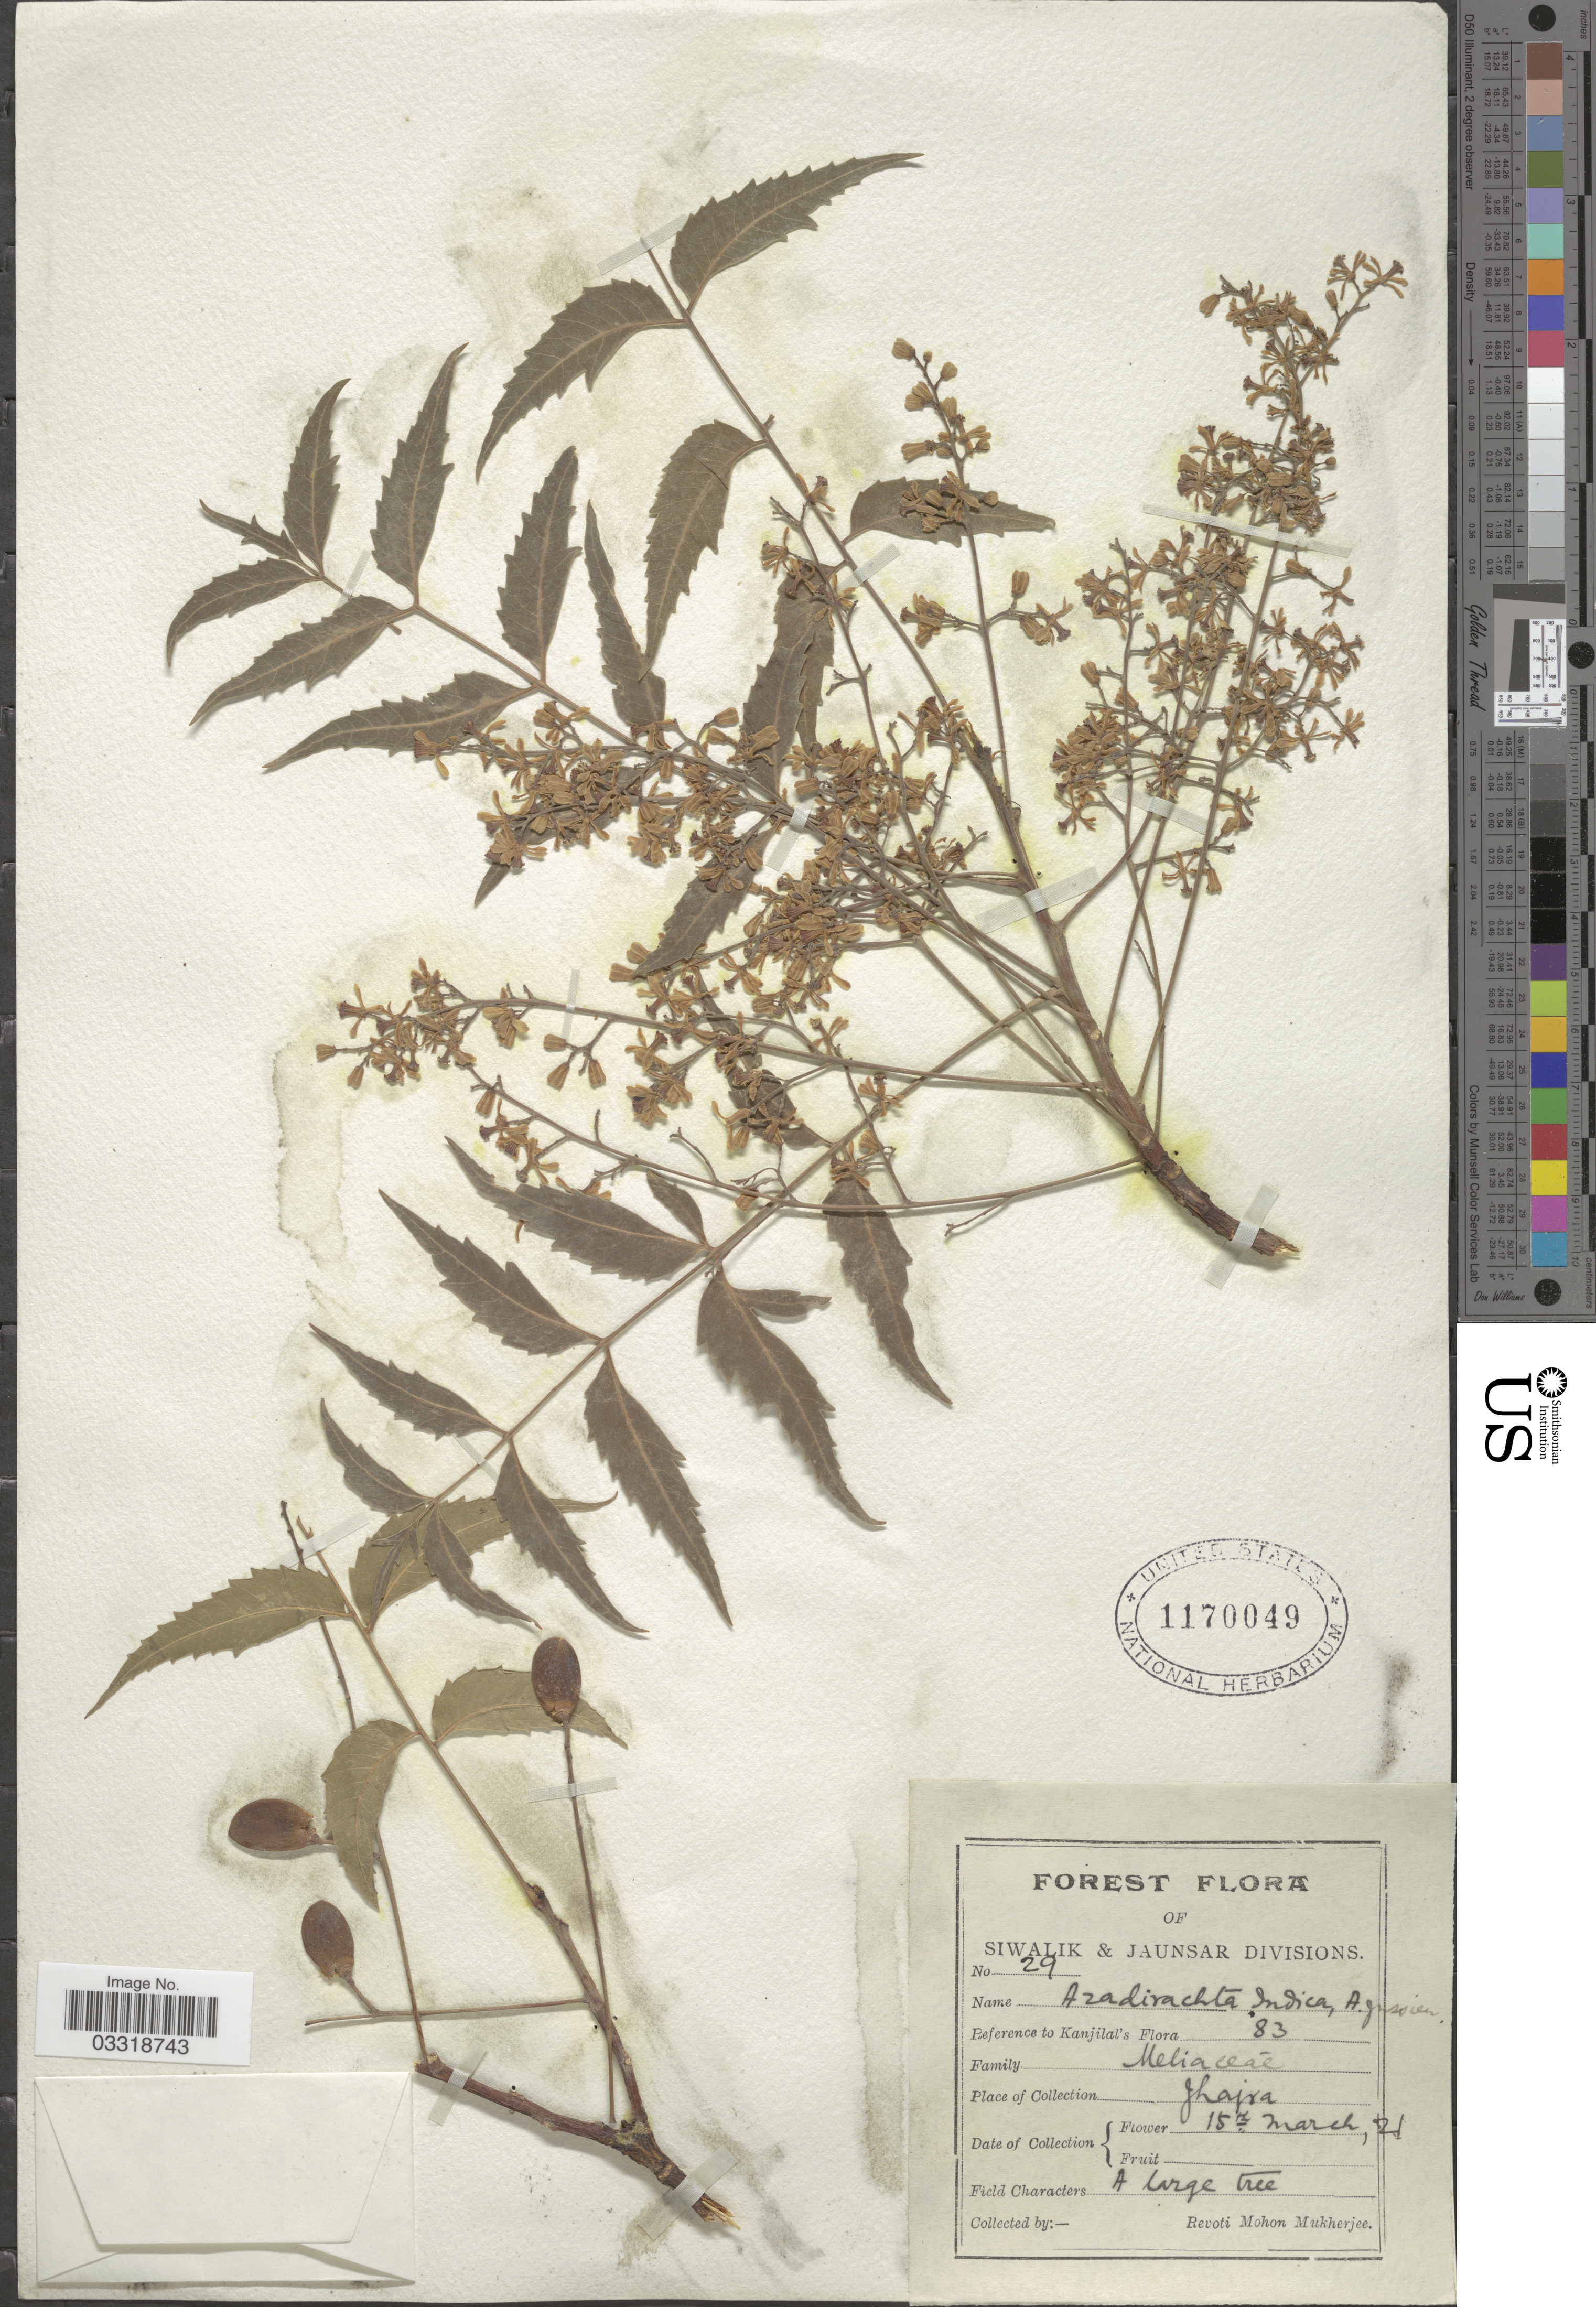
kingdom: Plantae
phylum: Tracheophyta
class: Magnoliopsida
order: Sapindales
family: Meliaceae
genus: Azadirachta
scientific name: Azadirachta indica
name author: A. Juss.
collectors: R. Mukherjee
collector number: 29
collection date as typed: Transcribed d/m/y: 15/3/21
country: India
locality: Jhajra.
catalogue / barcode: US 1170049